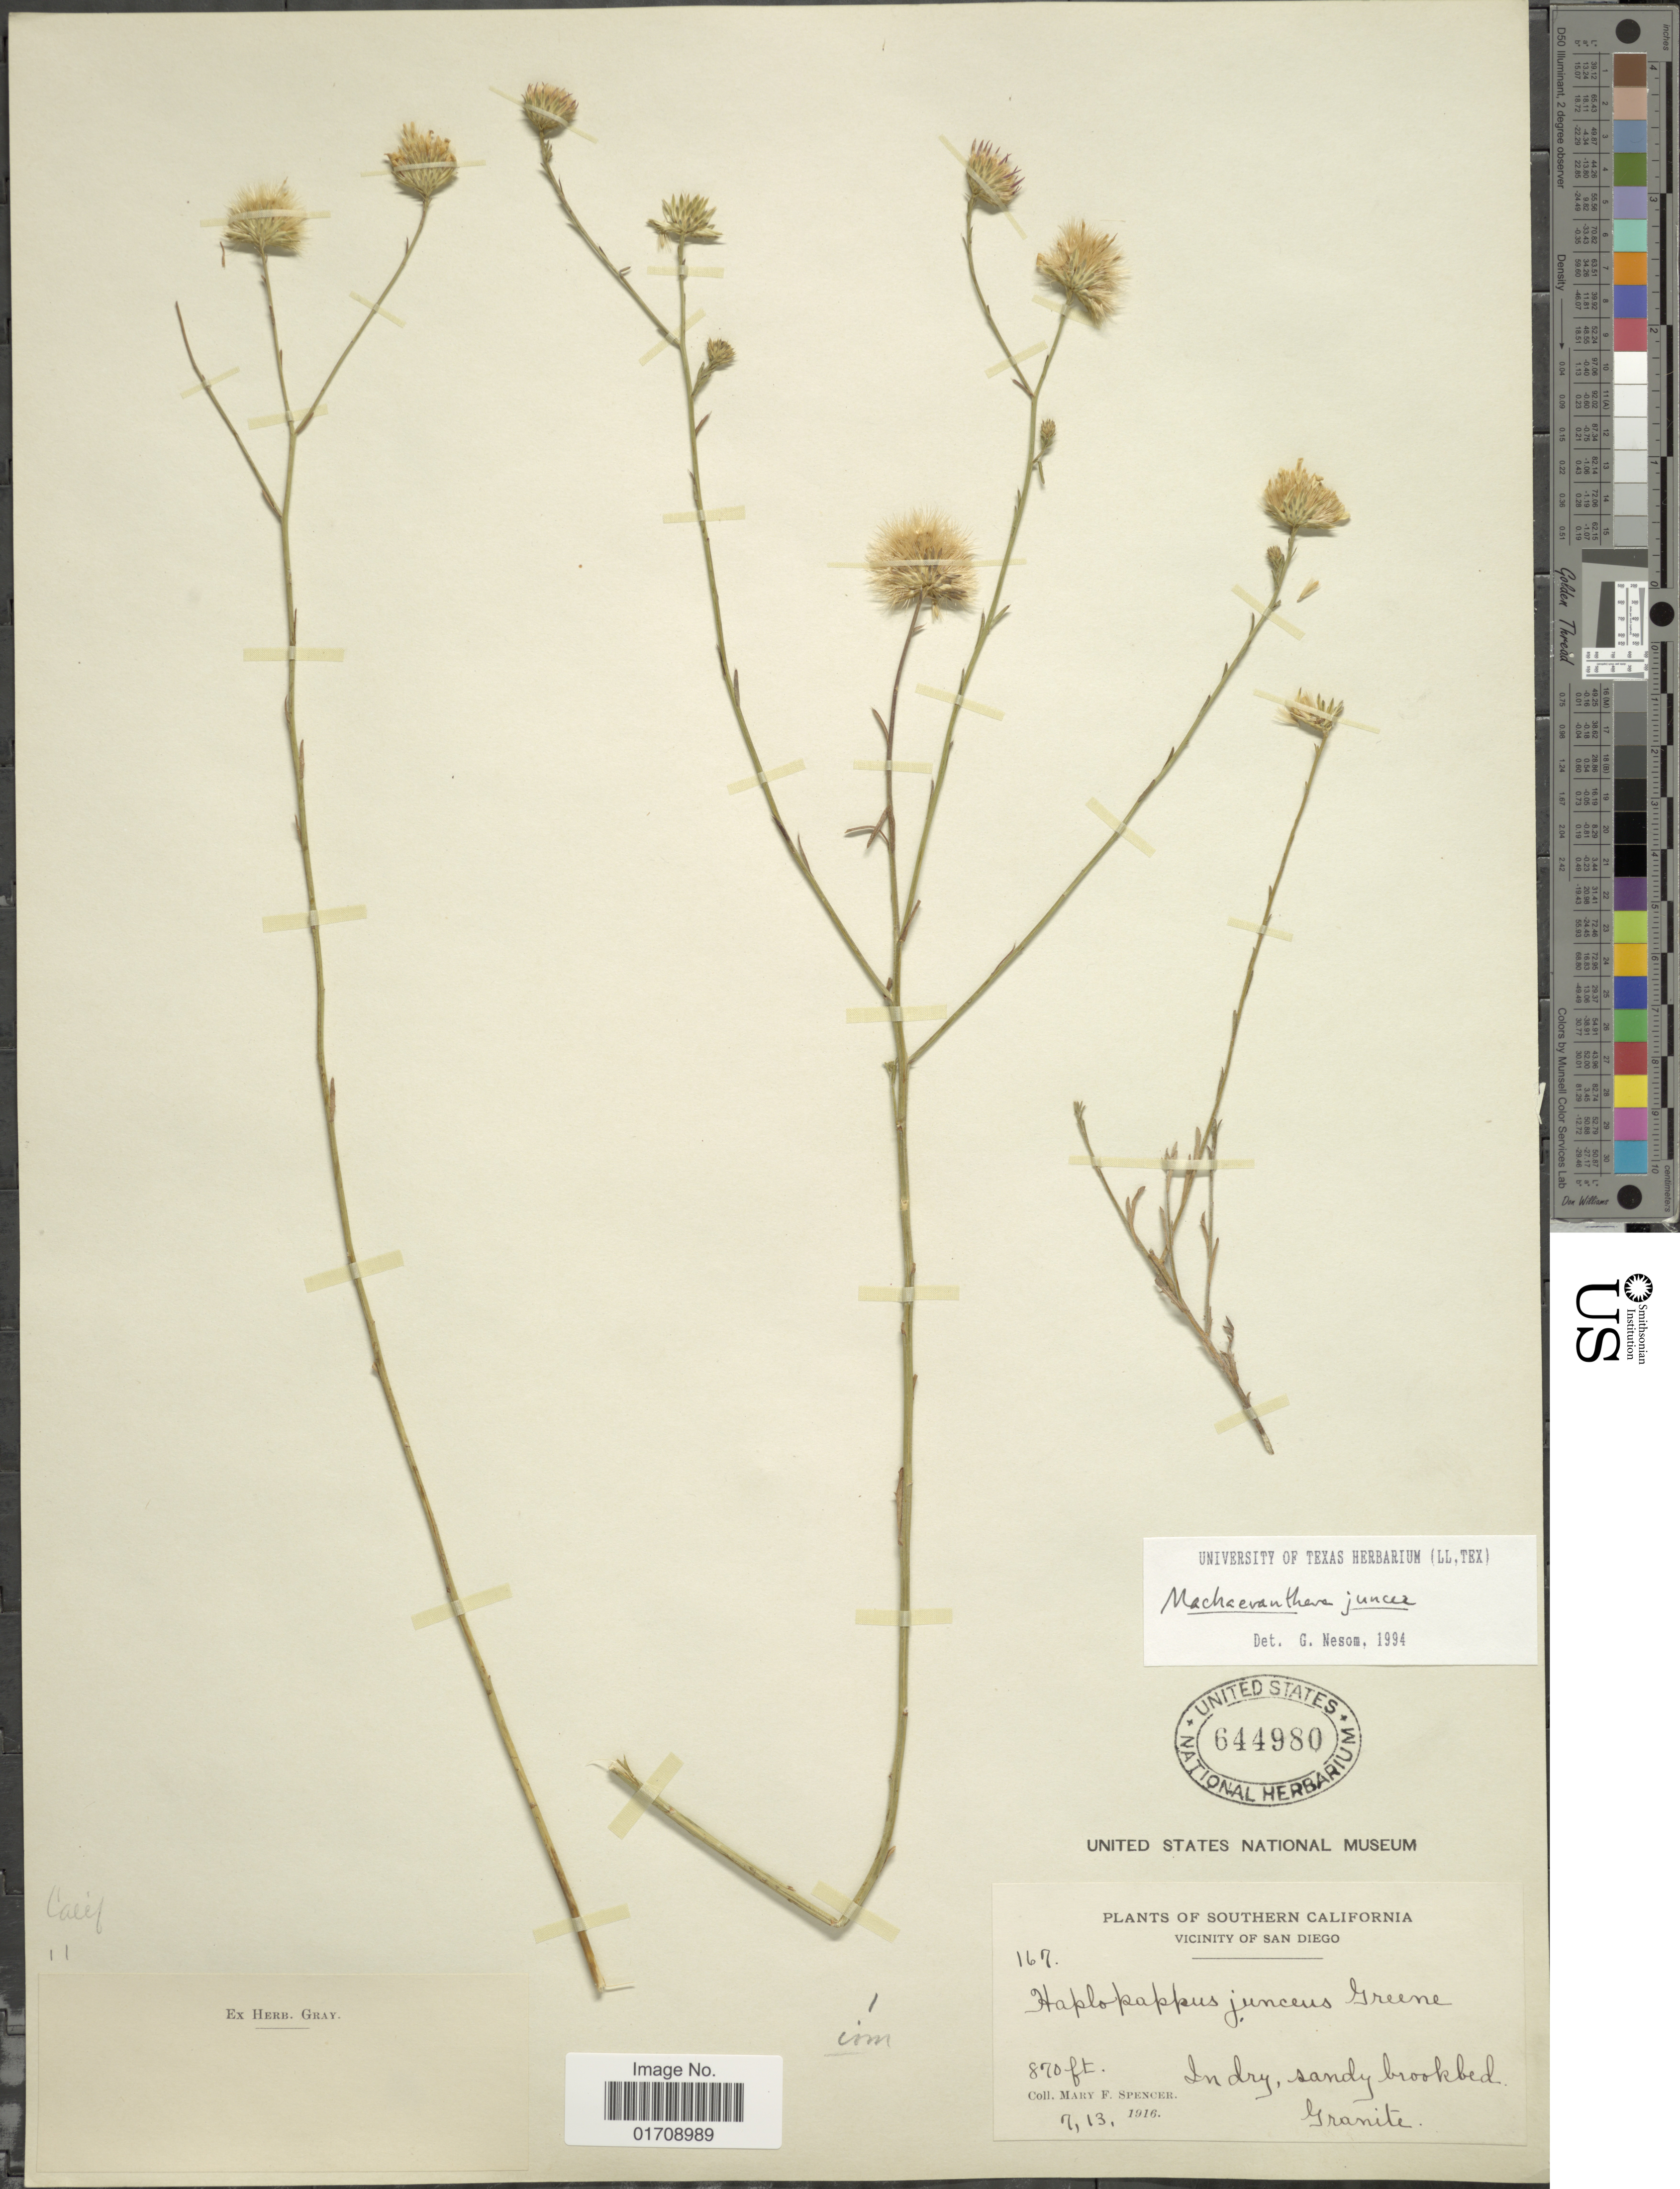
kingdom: Plantae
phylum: Tracheophyta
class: Magnoliopsida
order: Asterales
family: Asteraceae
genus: Machaeranthera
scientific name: Machaeranthera juncea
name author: (Greene) Shinners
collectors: M. Spencer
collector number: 167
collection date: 1916-07-13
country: United States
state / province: California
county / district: San Diego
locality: Southern California, Vicinity of San Diego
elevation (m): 265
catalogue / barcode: US 644980